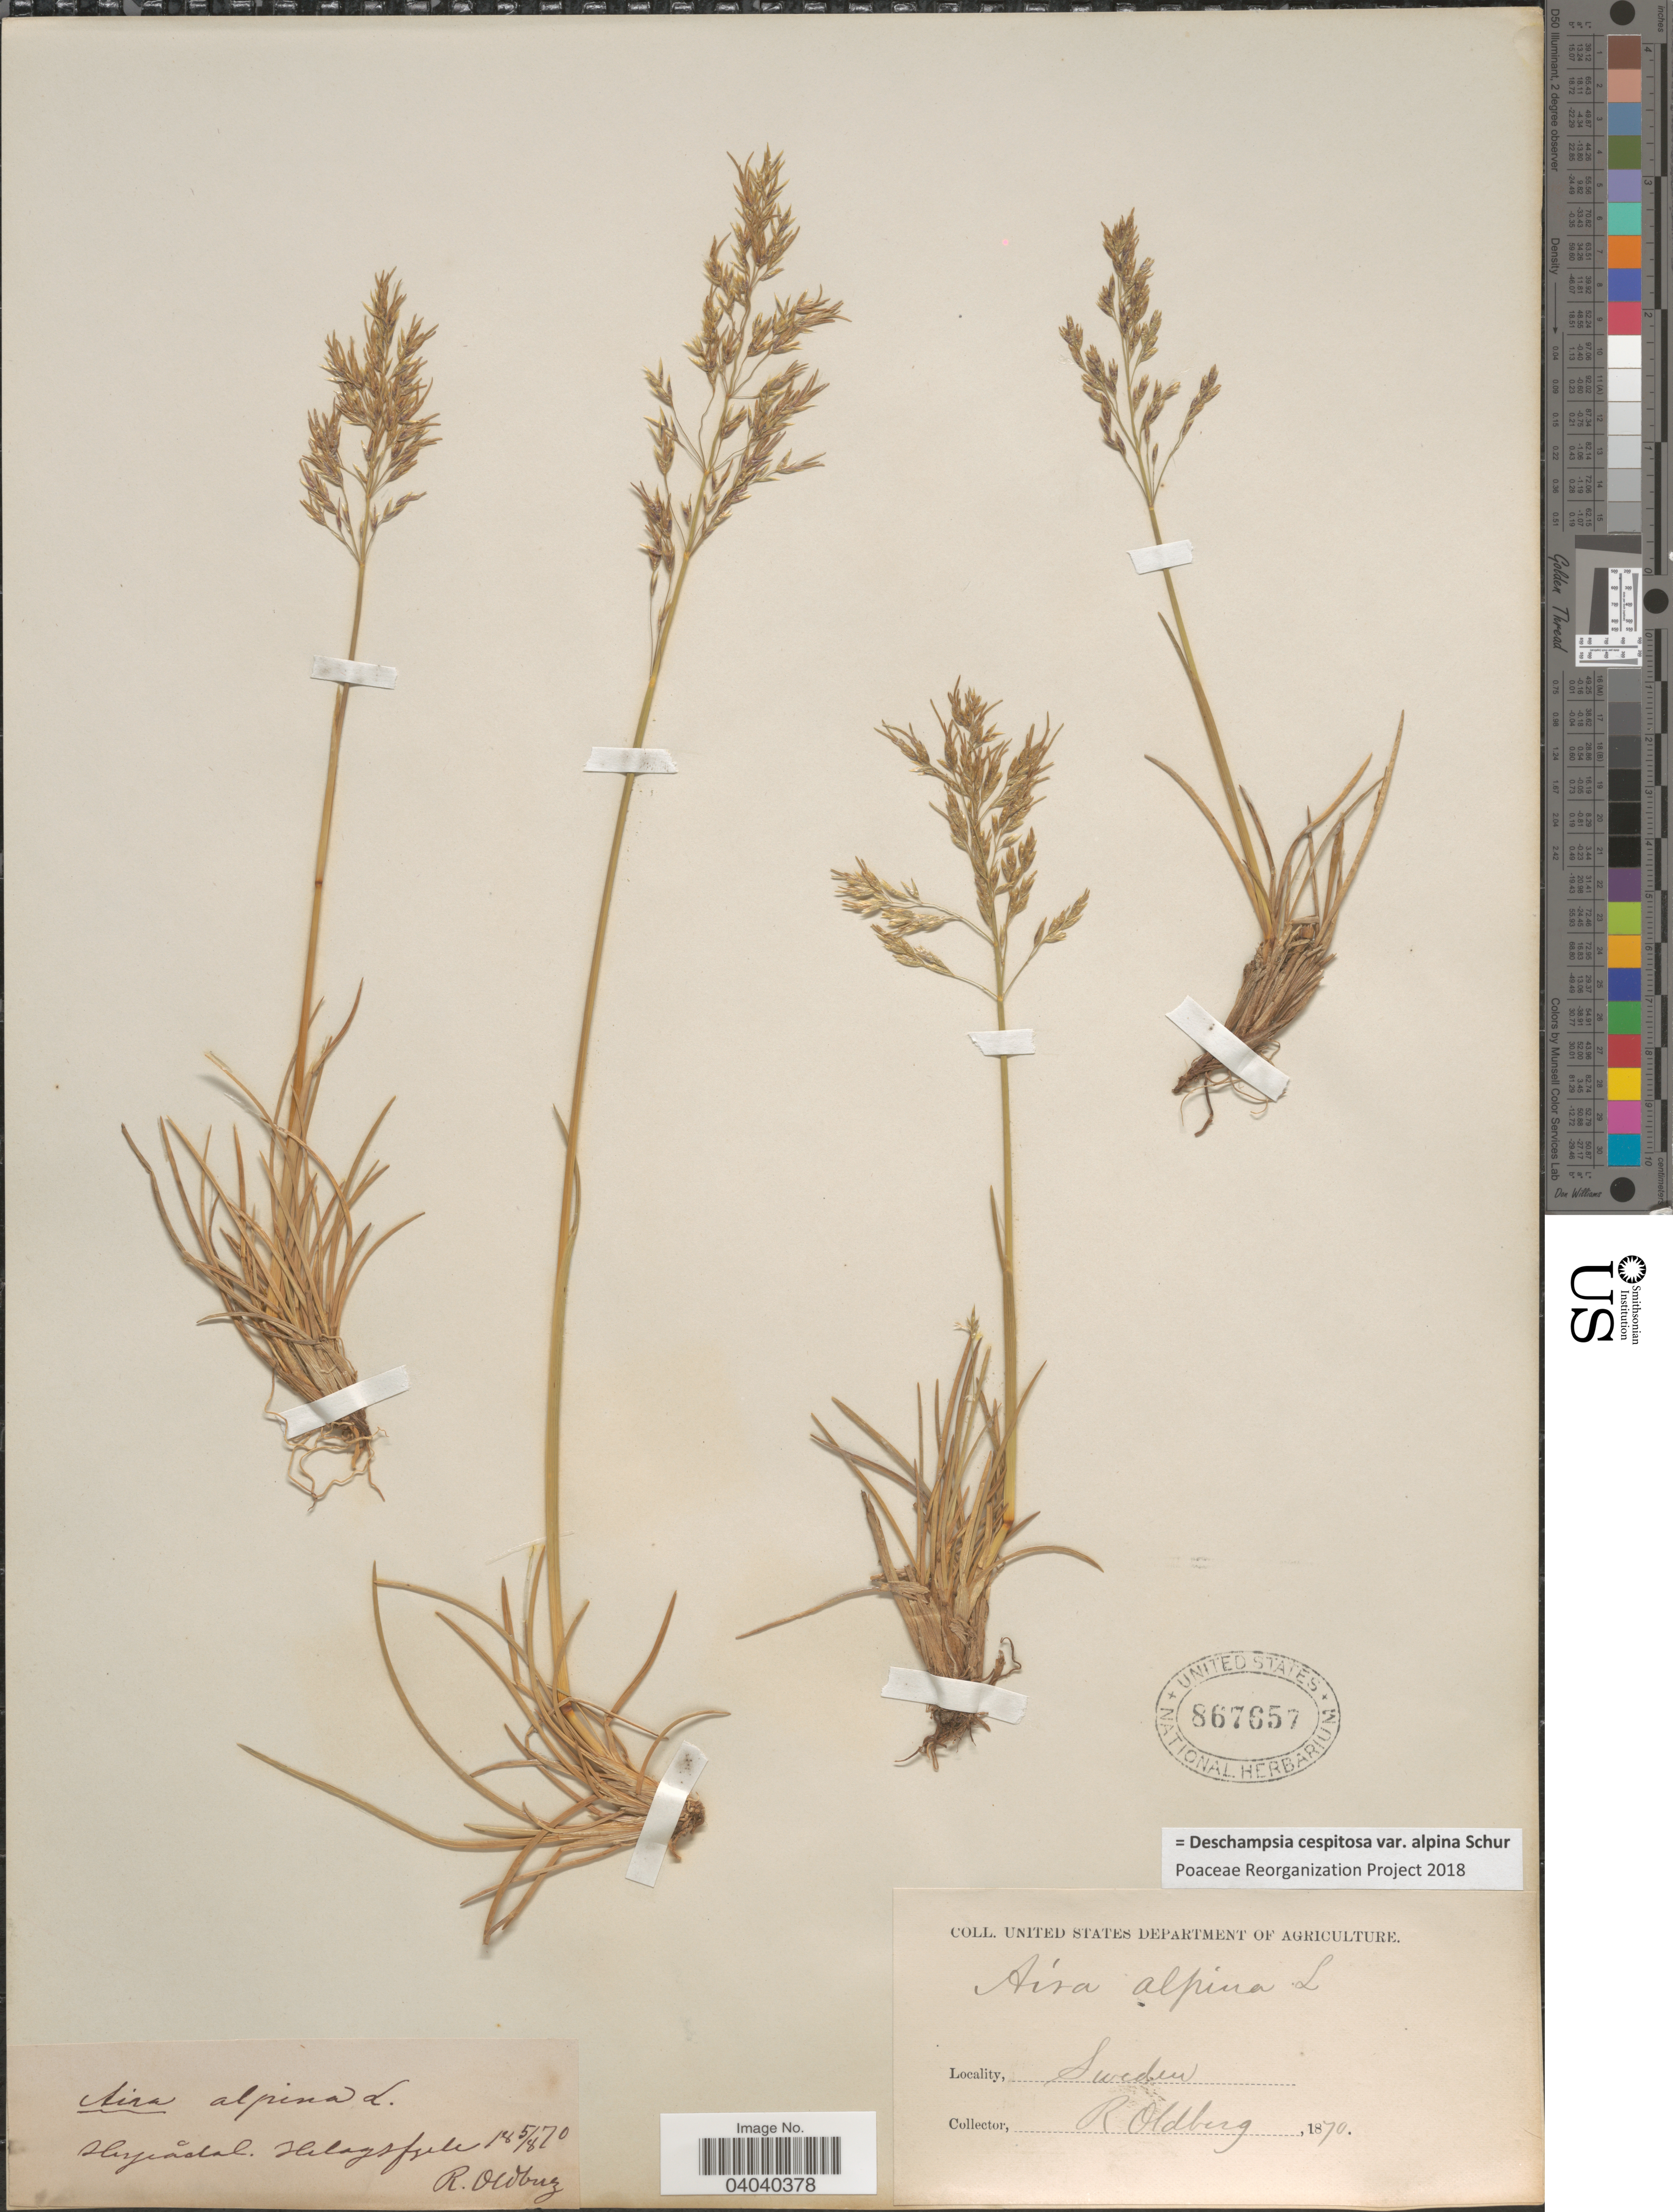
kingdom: Plantae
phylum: Tracheophyta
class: Liliopsida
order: Poales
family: Poaceae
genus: Deschampsia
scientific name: Deschampsia cespitosa var. alpina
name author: Vasey ex W.J. Beal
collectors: R. Oldberg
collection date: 1870-08-05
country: Sweden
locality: Herjeådal. Helagsfjell [ = Helagsfjället?].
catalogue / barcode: US 867657